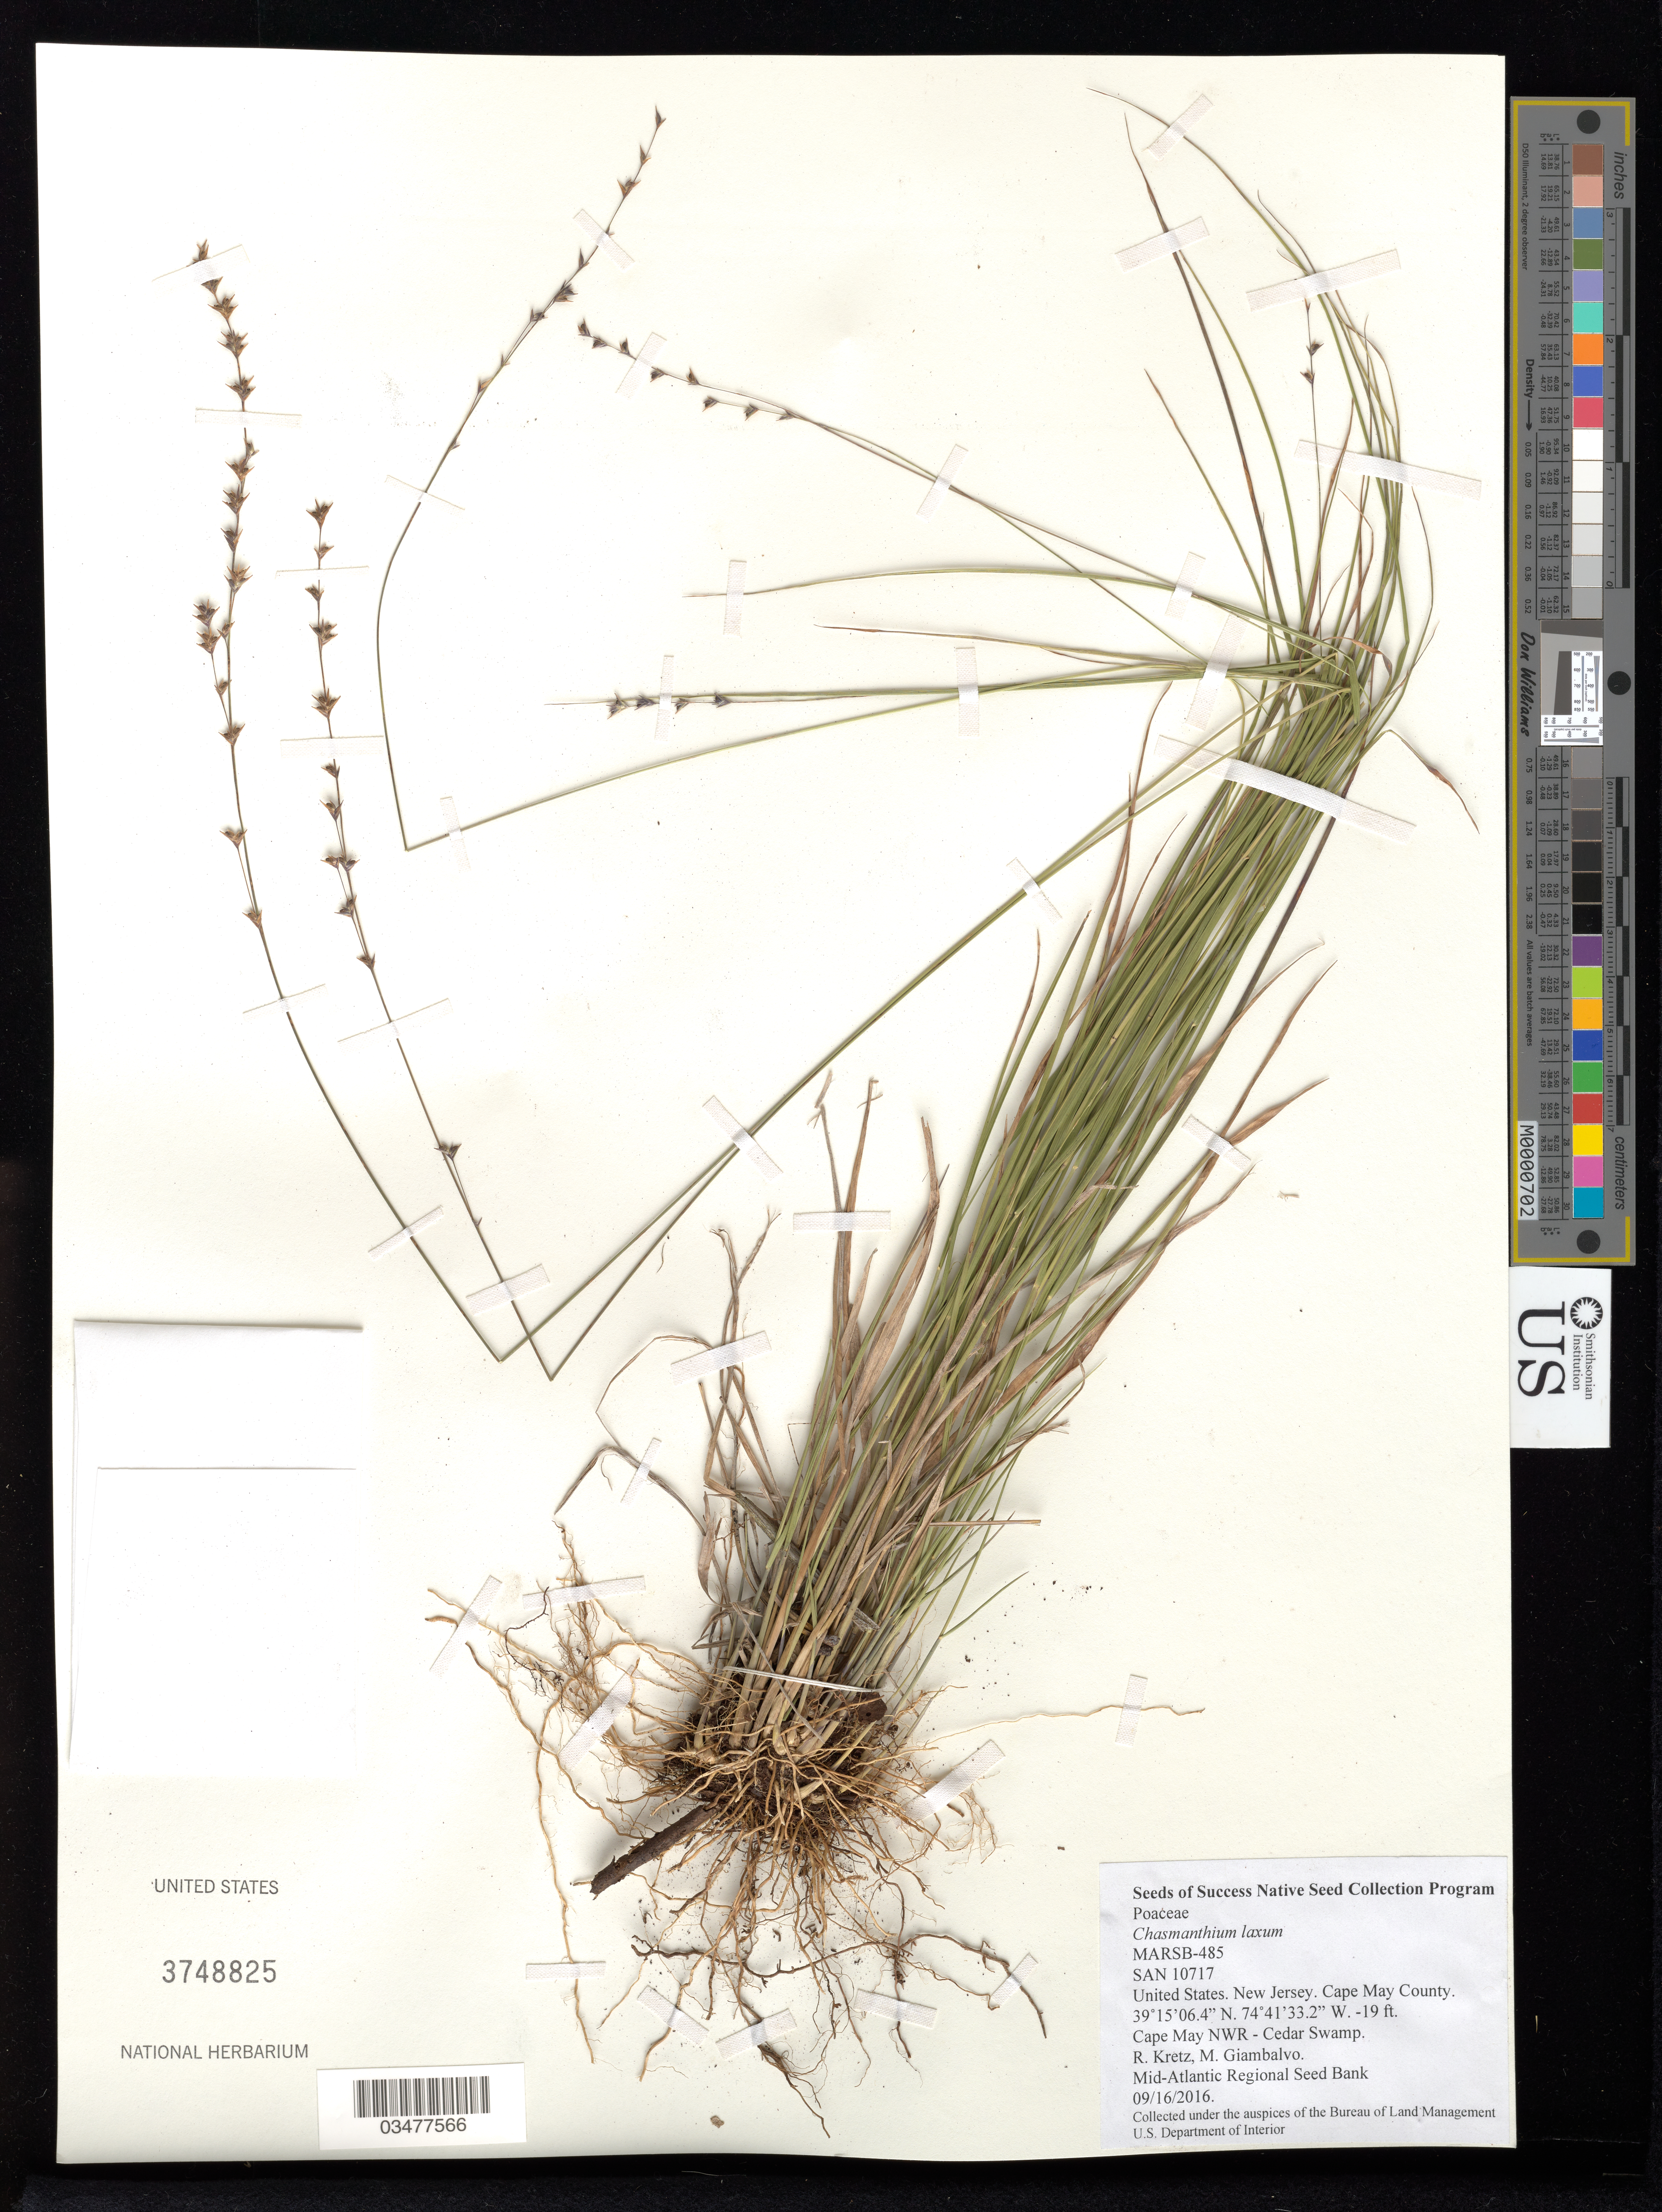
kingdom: Plantae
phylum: Tracheophyta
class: Liliopsida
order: Poales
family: Poaceae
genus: Chasmanthium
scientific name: Chasmanthium laxum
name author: (L.) H.O. Yates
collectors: R. Kretz & M. Giambalvo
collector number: MARSB-485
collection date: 2016-09-16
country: United States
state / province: New Jersey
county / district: Cape May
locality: Cape May National Wildlife Refuge, Cedar Swamp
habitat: freshwater meadow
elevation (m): -6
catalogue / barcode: US 3748825